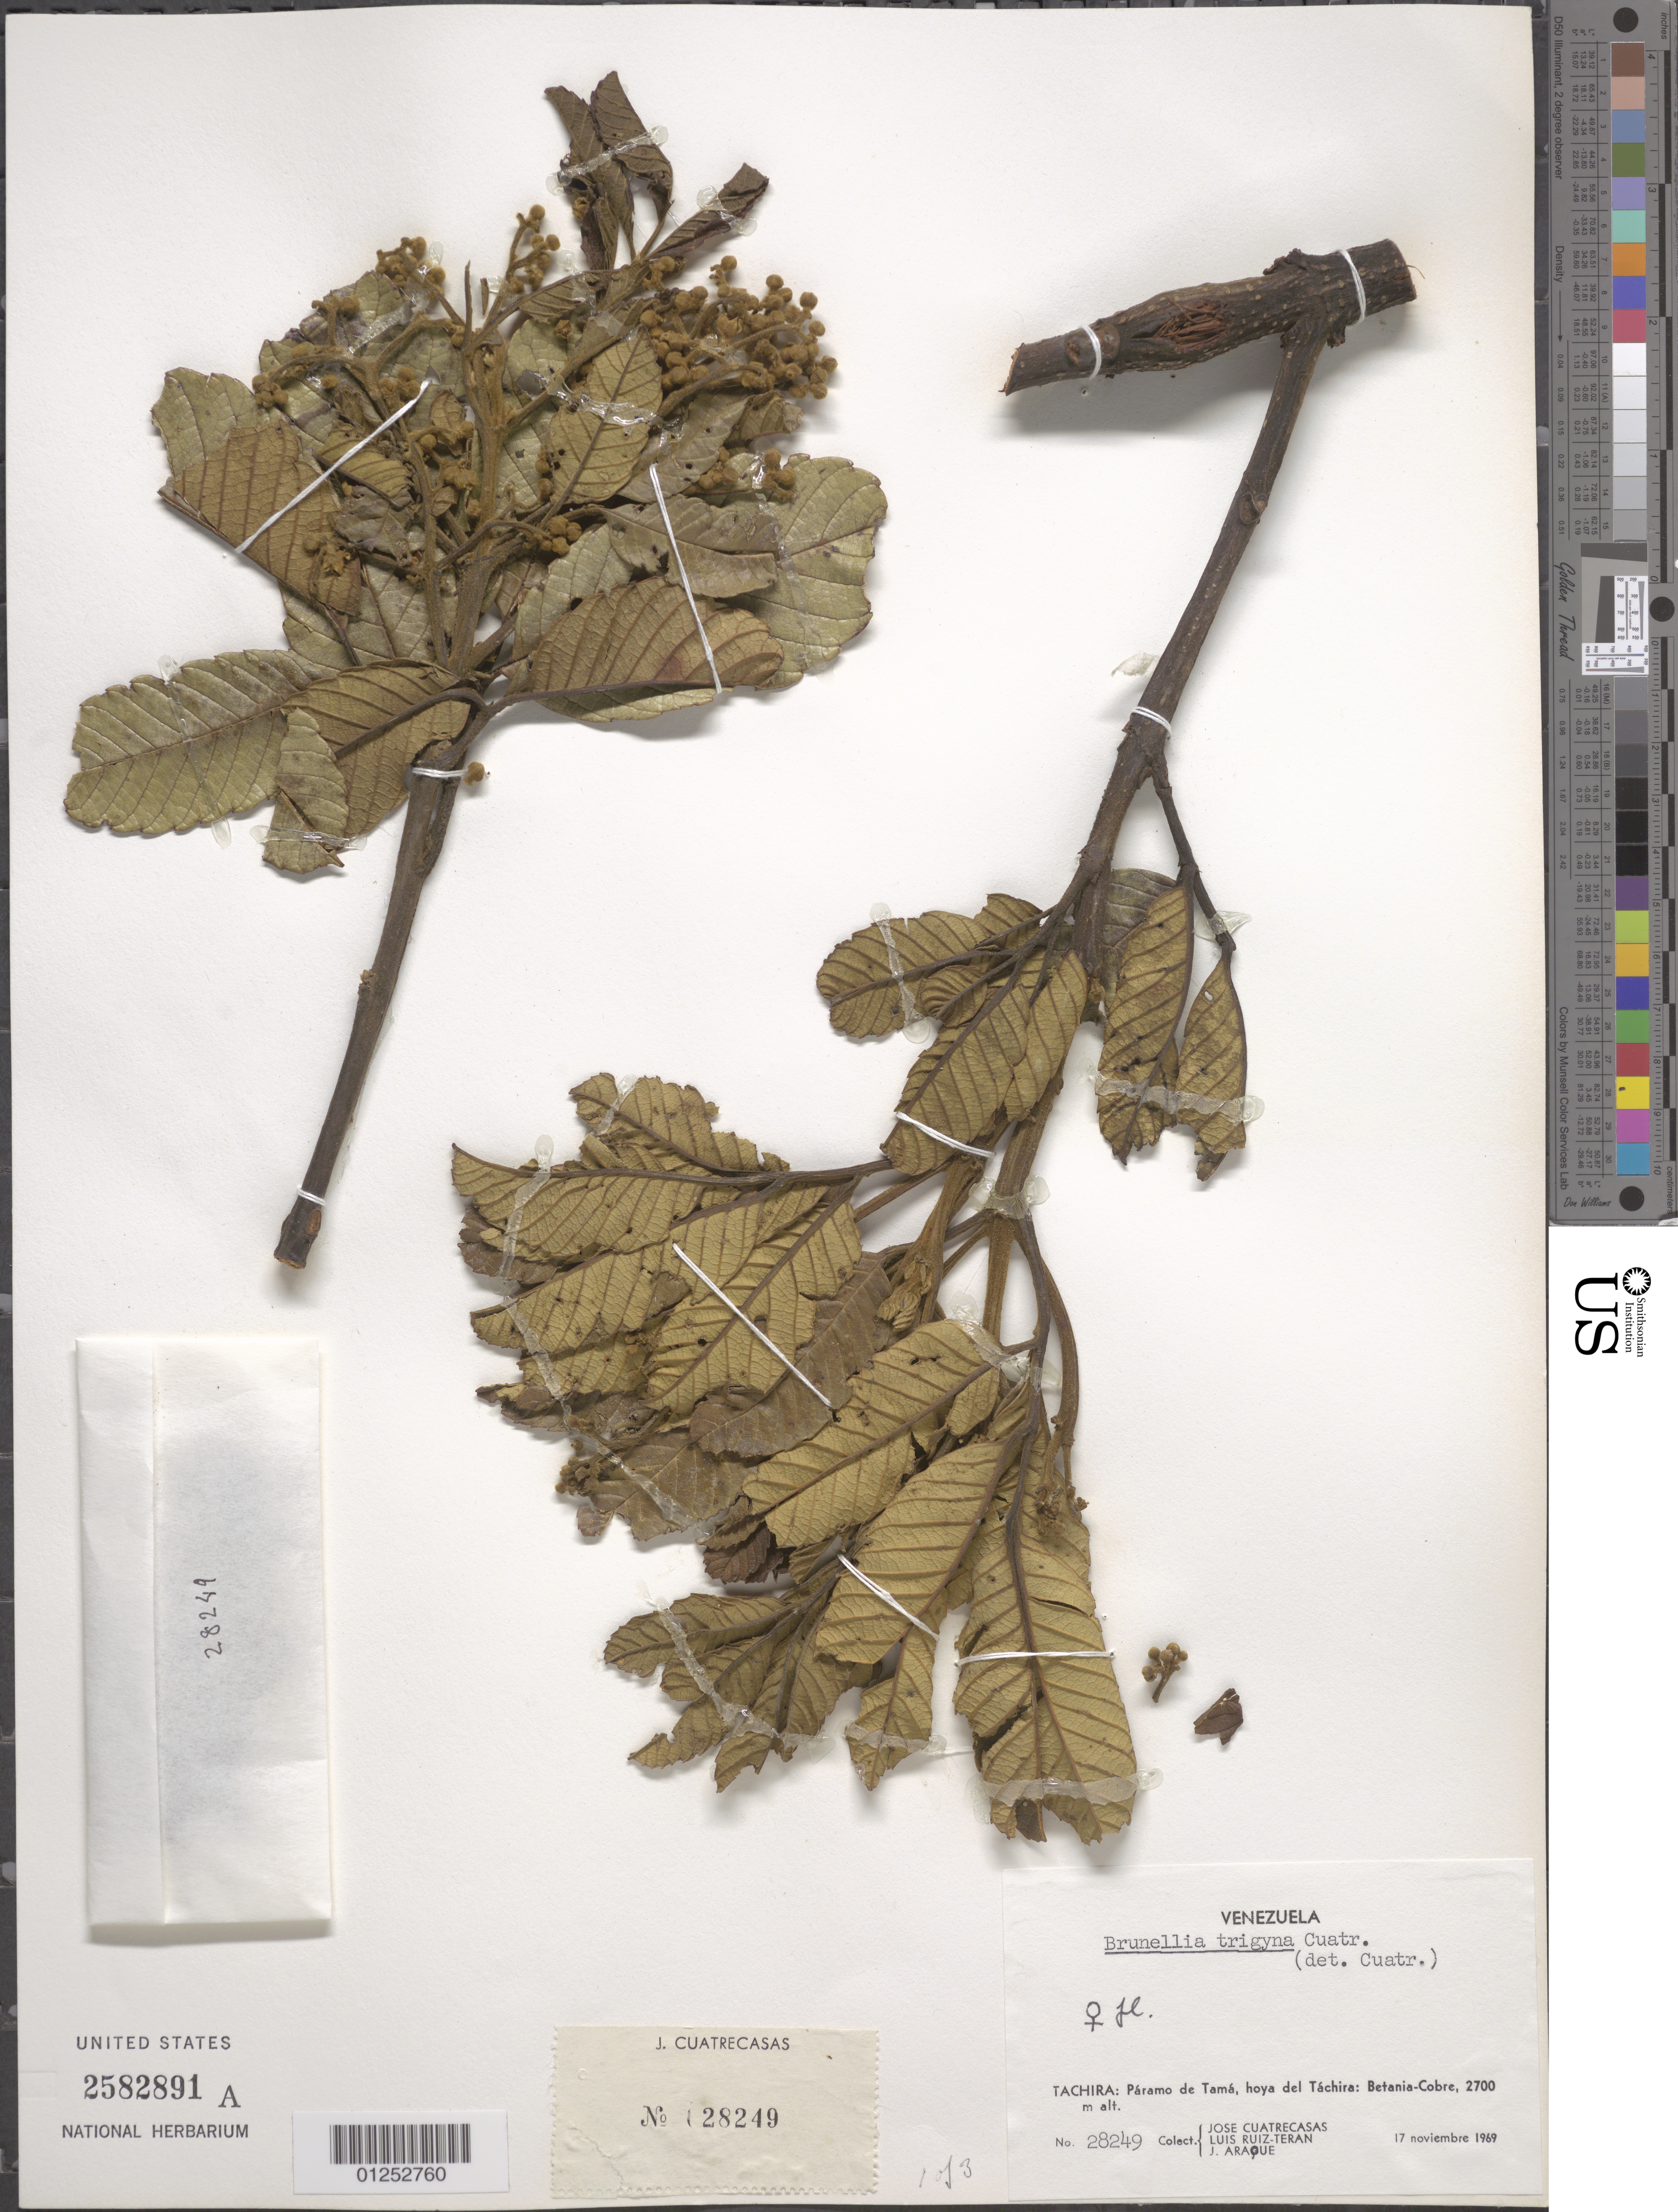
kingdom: Plantae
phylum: Tracheophyta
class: Magnoliopsida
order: Oxalidales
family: Brunelliaceae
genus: Brunellia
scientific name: Brunellia trigyna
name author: Cuatrec.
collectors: J. Cuatrecasas, L. E. Ruíz-Terán & J. Araque Molina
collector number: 28249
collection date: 1969-11-17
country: Venezuela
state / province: Táchira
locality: Paramo de Tama, hoya del Tachira: Betania-Cobre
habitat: Paramo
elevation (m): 2700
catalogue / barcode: US 2582891A